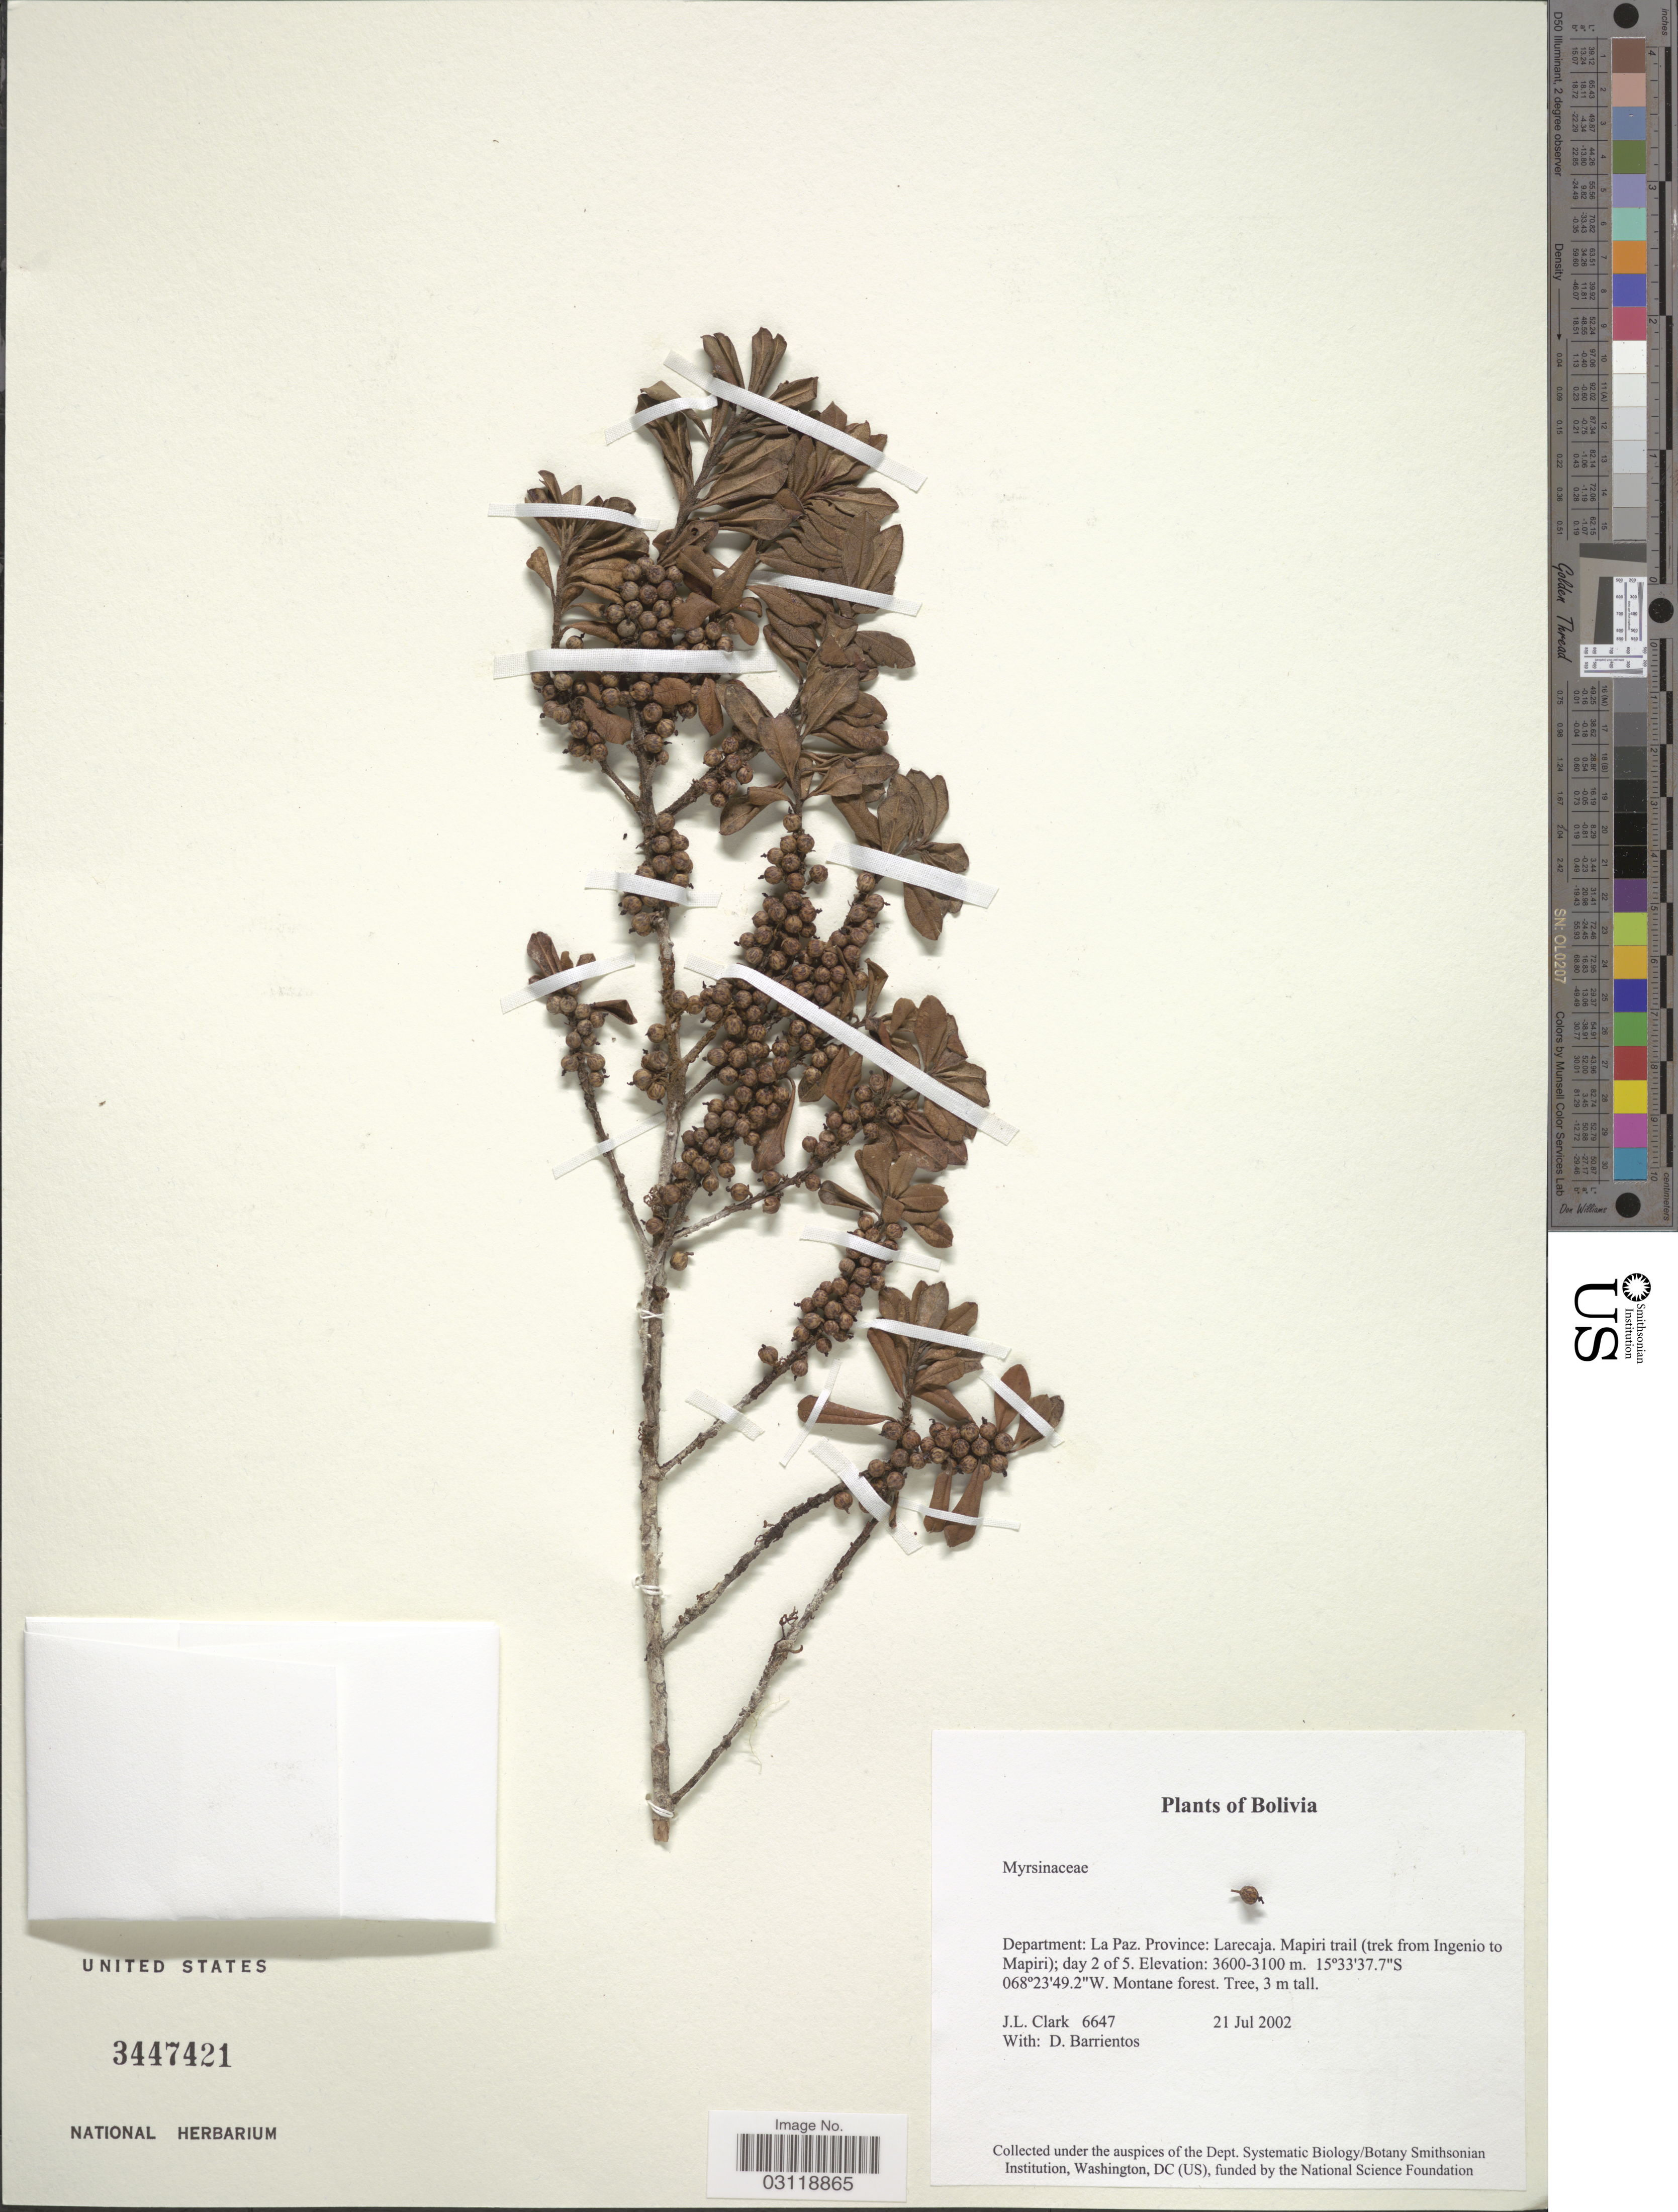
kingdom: Plantae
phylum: Tracheophyta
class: Magnoliopsida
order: Ericales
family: Primulaceae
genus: Rapanea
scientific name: Rapanea sp.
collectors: J. L. Clark & D. Barrientos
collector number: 6647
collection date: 2002-07-21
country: Bolivia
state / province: La Paz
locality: Department: La Paz. Province: Larecaja. Mapiri trail (trek from Ingenio to Mapiri).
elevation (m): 3100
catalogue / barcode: US 3447421